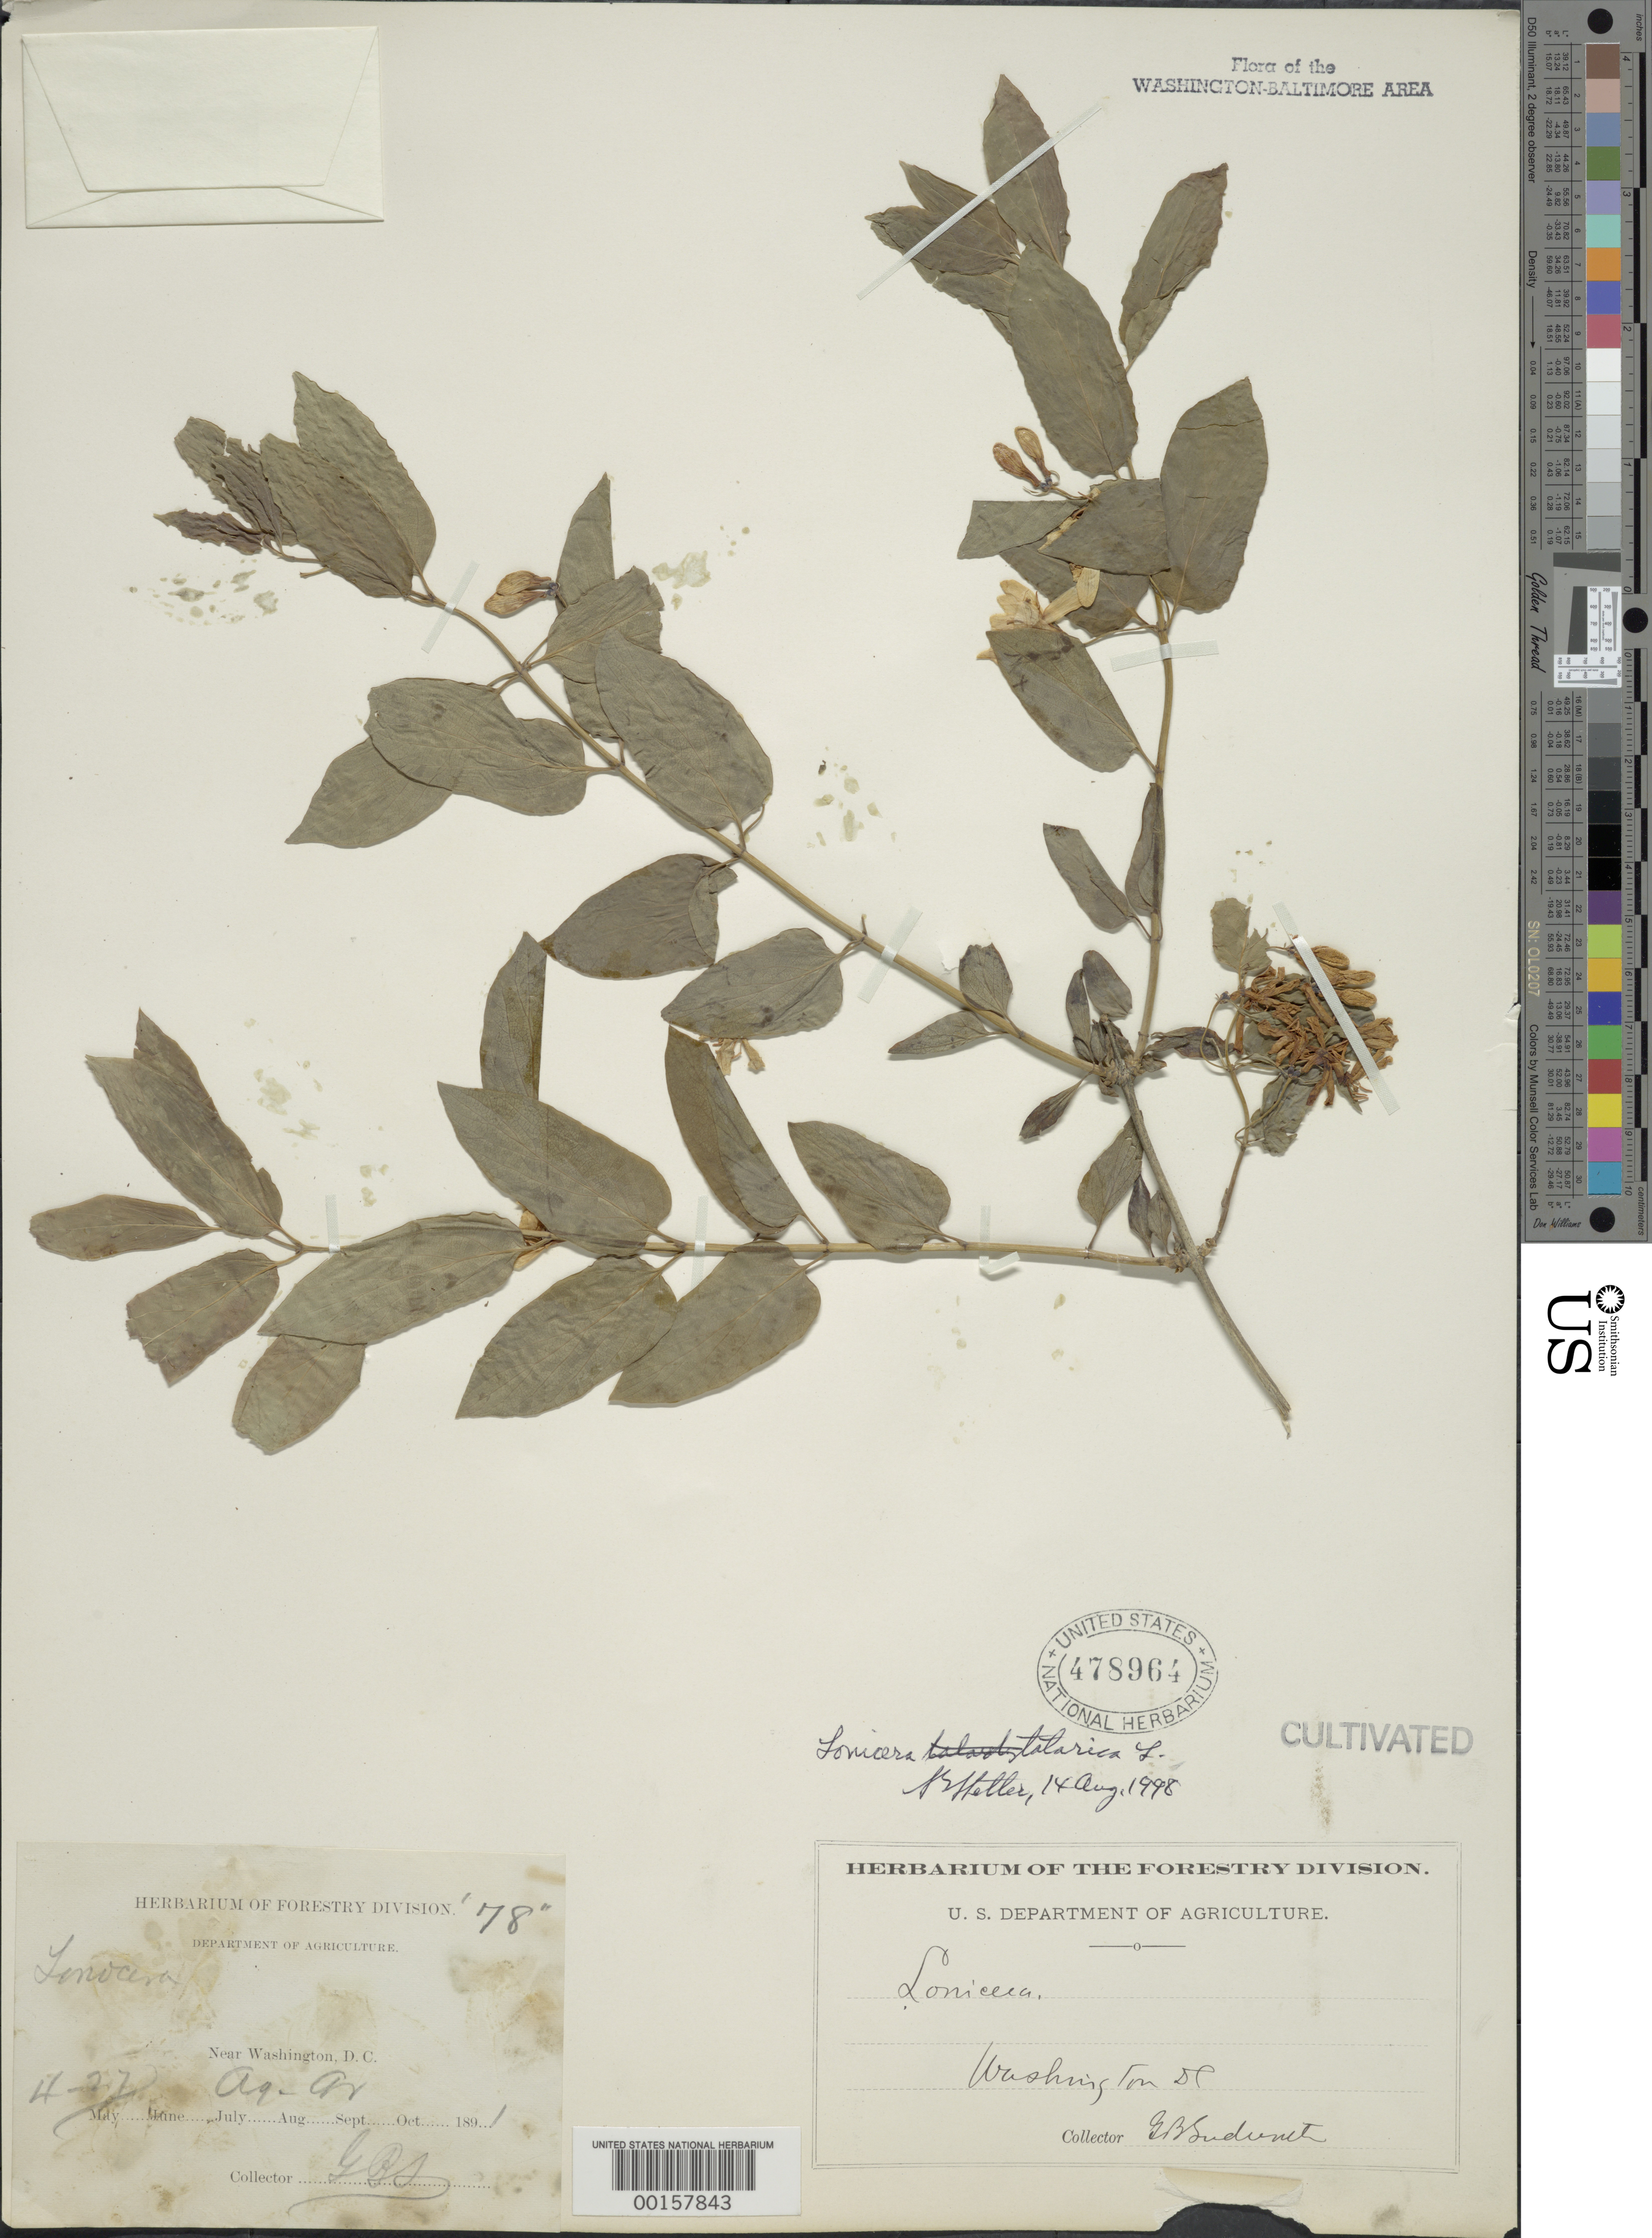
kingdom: Plantae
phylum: Tracheophyta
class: Magnoliopsida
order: Dipsacales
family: Caprifoliaceae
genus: Lonicera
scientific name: Lonicera tatarica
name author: L.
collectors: G. B. Sudworth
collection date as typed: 27 Apr 1891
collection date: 1891-04-27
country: United States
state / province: District of Columbia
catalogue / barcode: US 478964